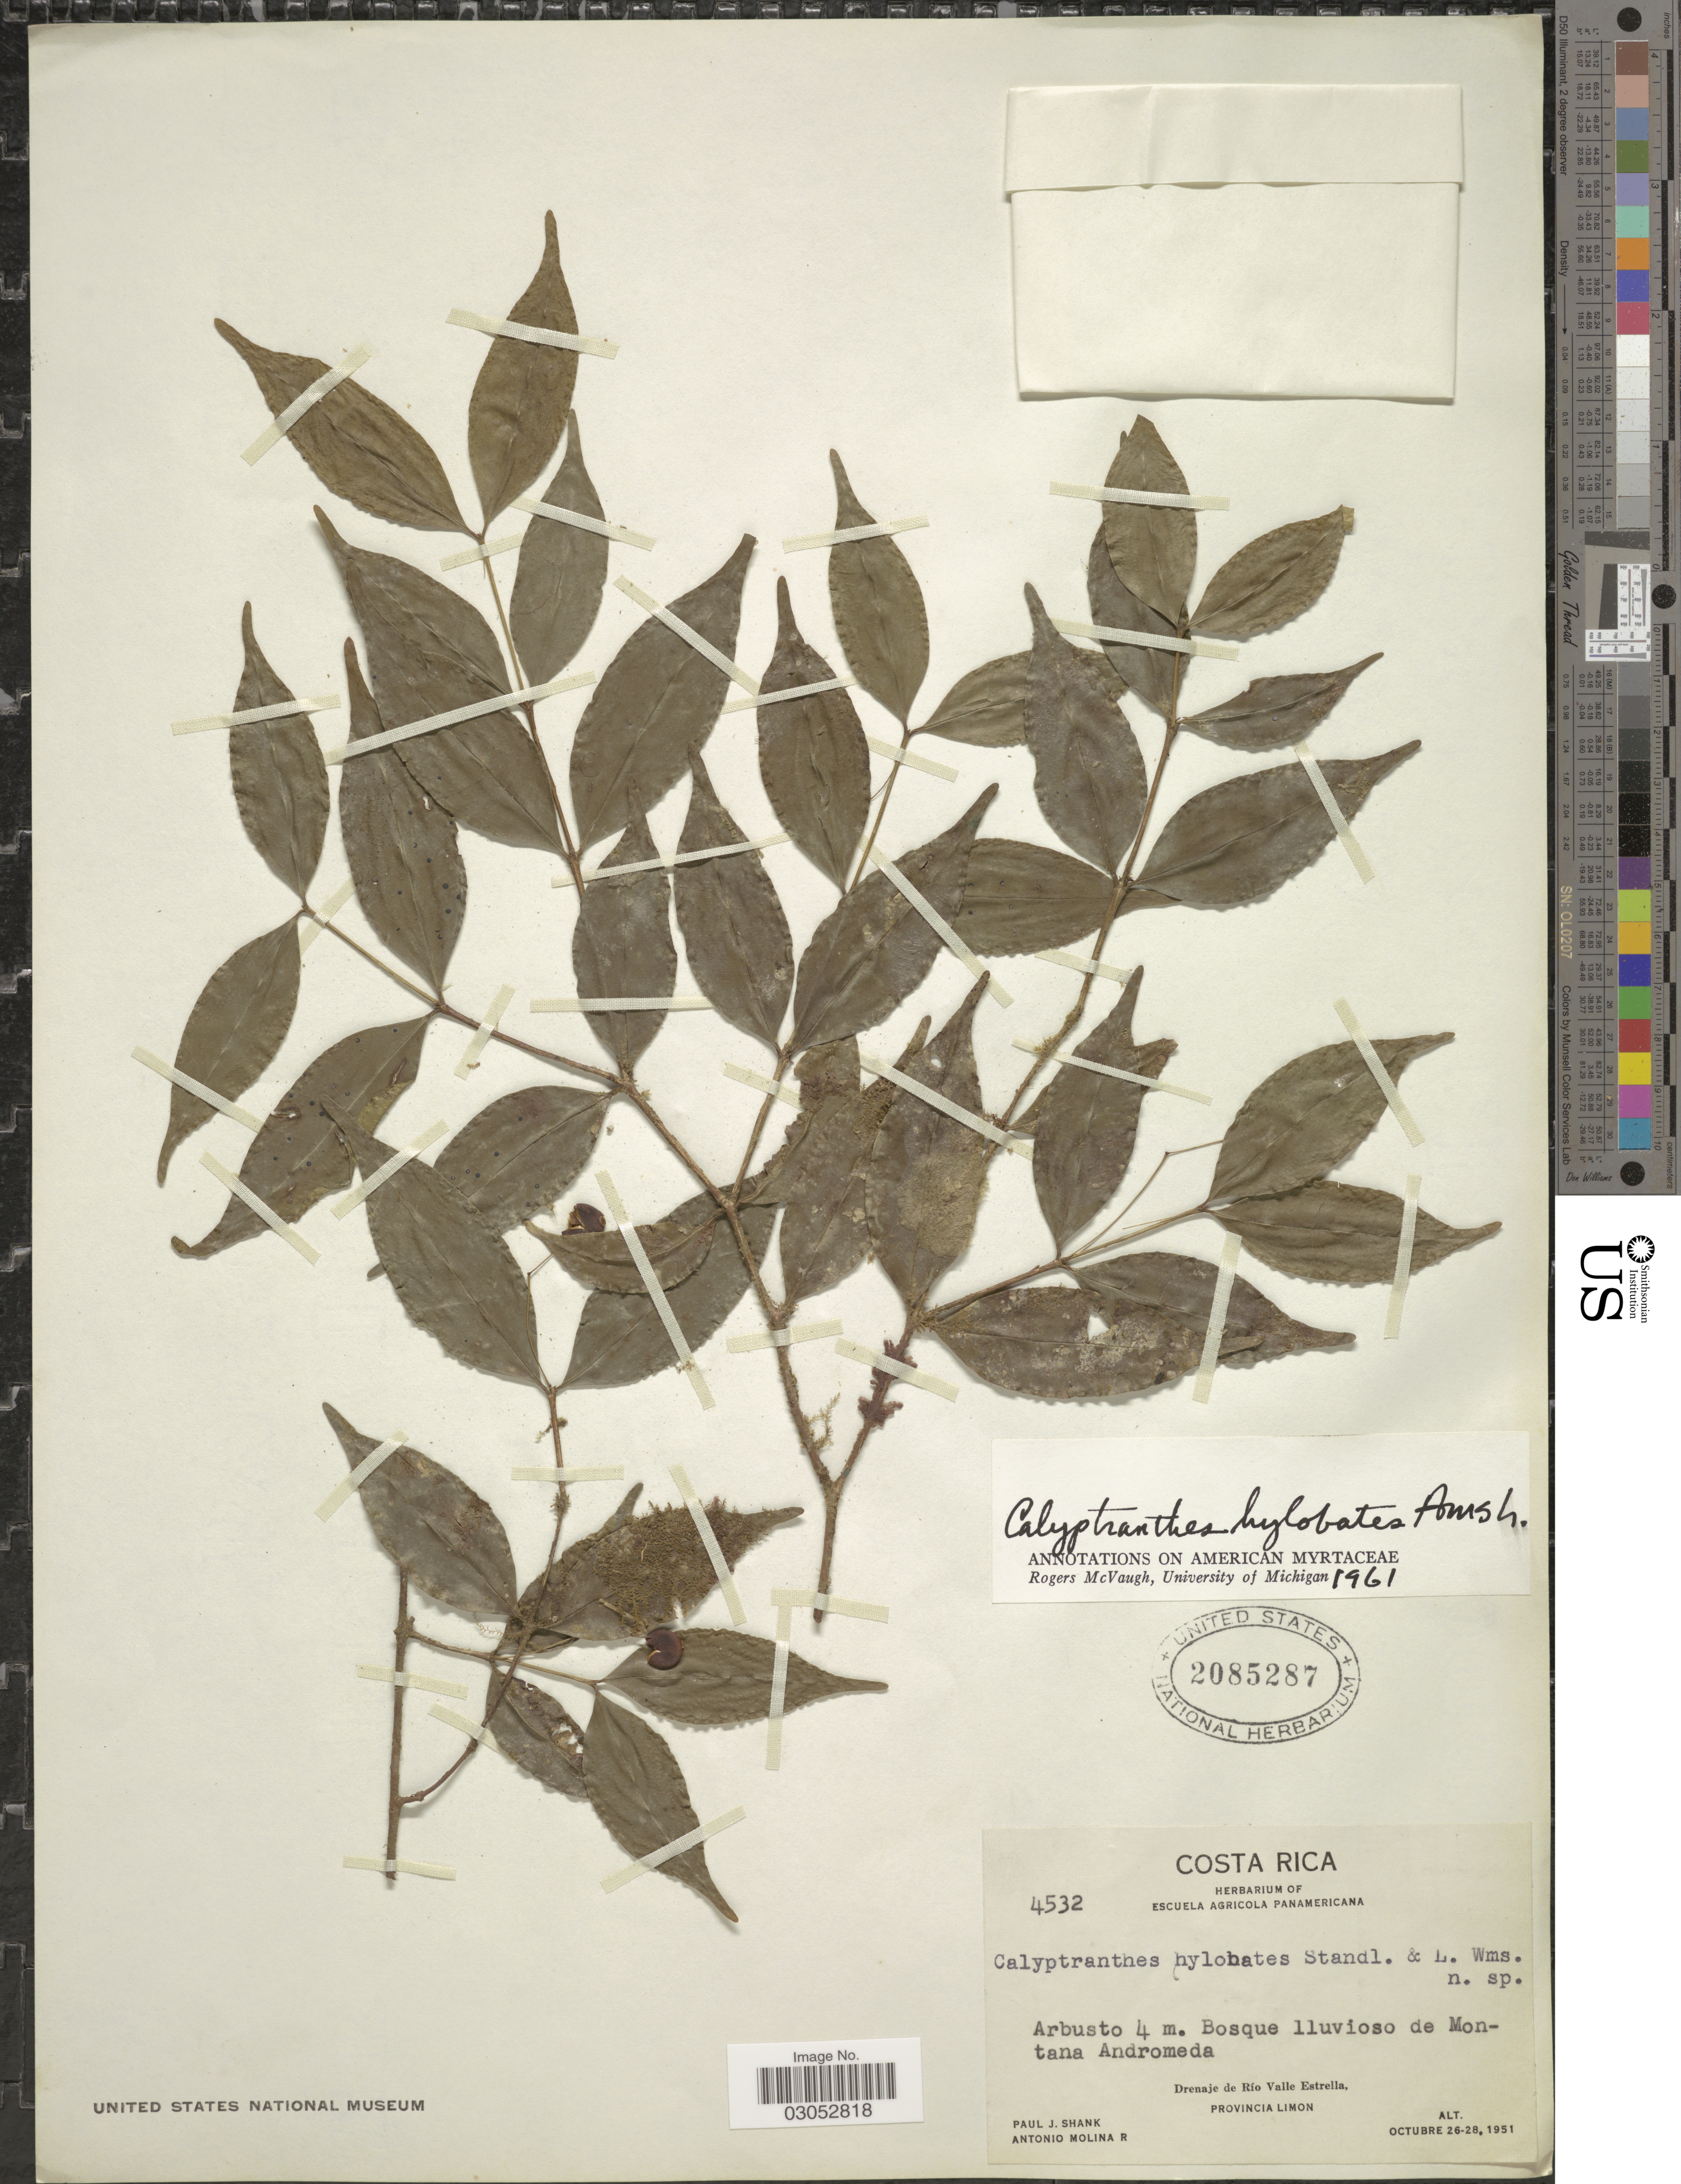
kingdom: Plantae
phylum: Tracheophyta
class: Magnoliopsida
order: Myrtales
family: Myrtaceae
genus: Myrcia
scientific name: Myrcia hylobates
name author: (Standl. ex Amshoff) E. Lucas & K. Samra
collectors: P. J. Shank & A. Molina R.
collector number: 4532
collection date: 1951-10-26/1951-10-28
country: Costa Rica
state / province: Limón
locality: Bosque Iluvioso de Montana Andromeda, Drenaje de Río Valle Estrella.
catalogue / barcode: US 2085287